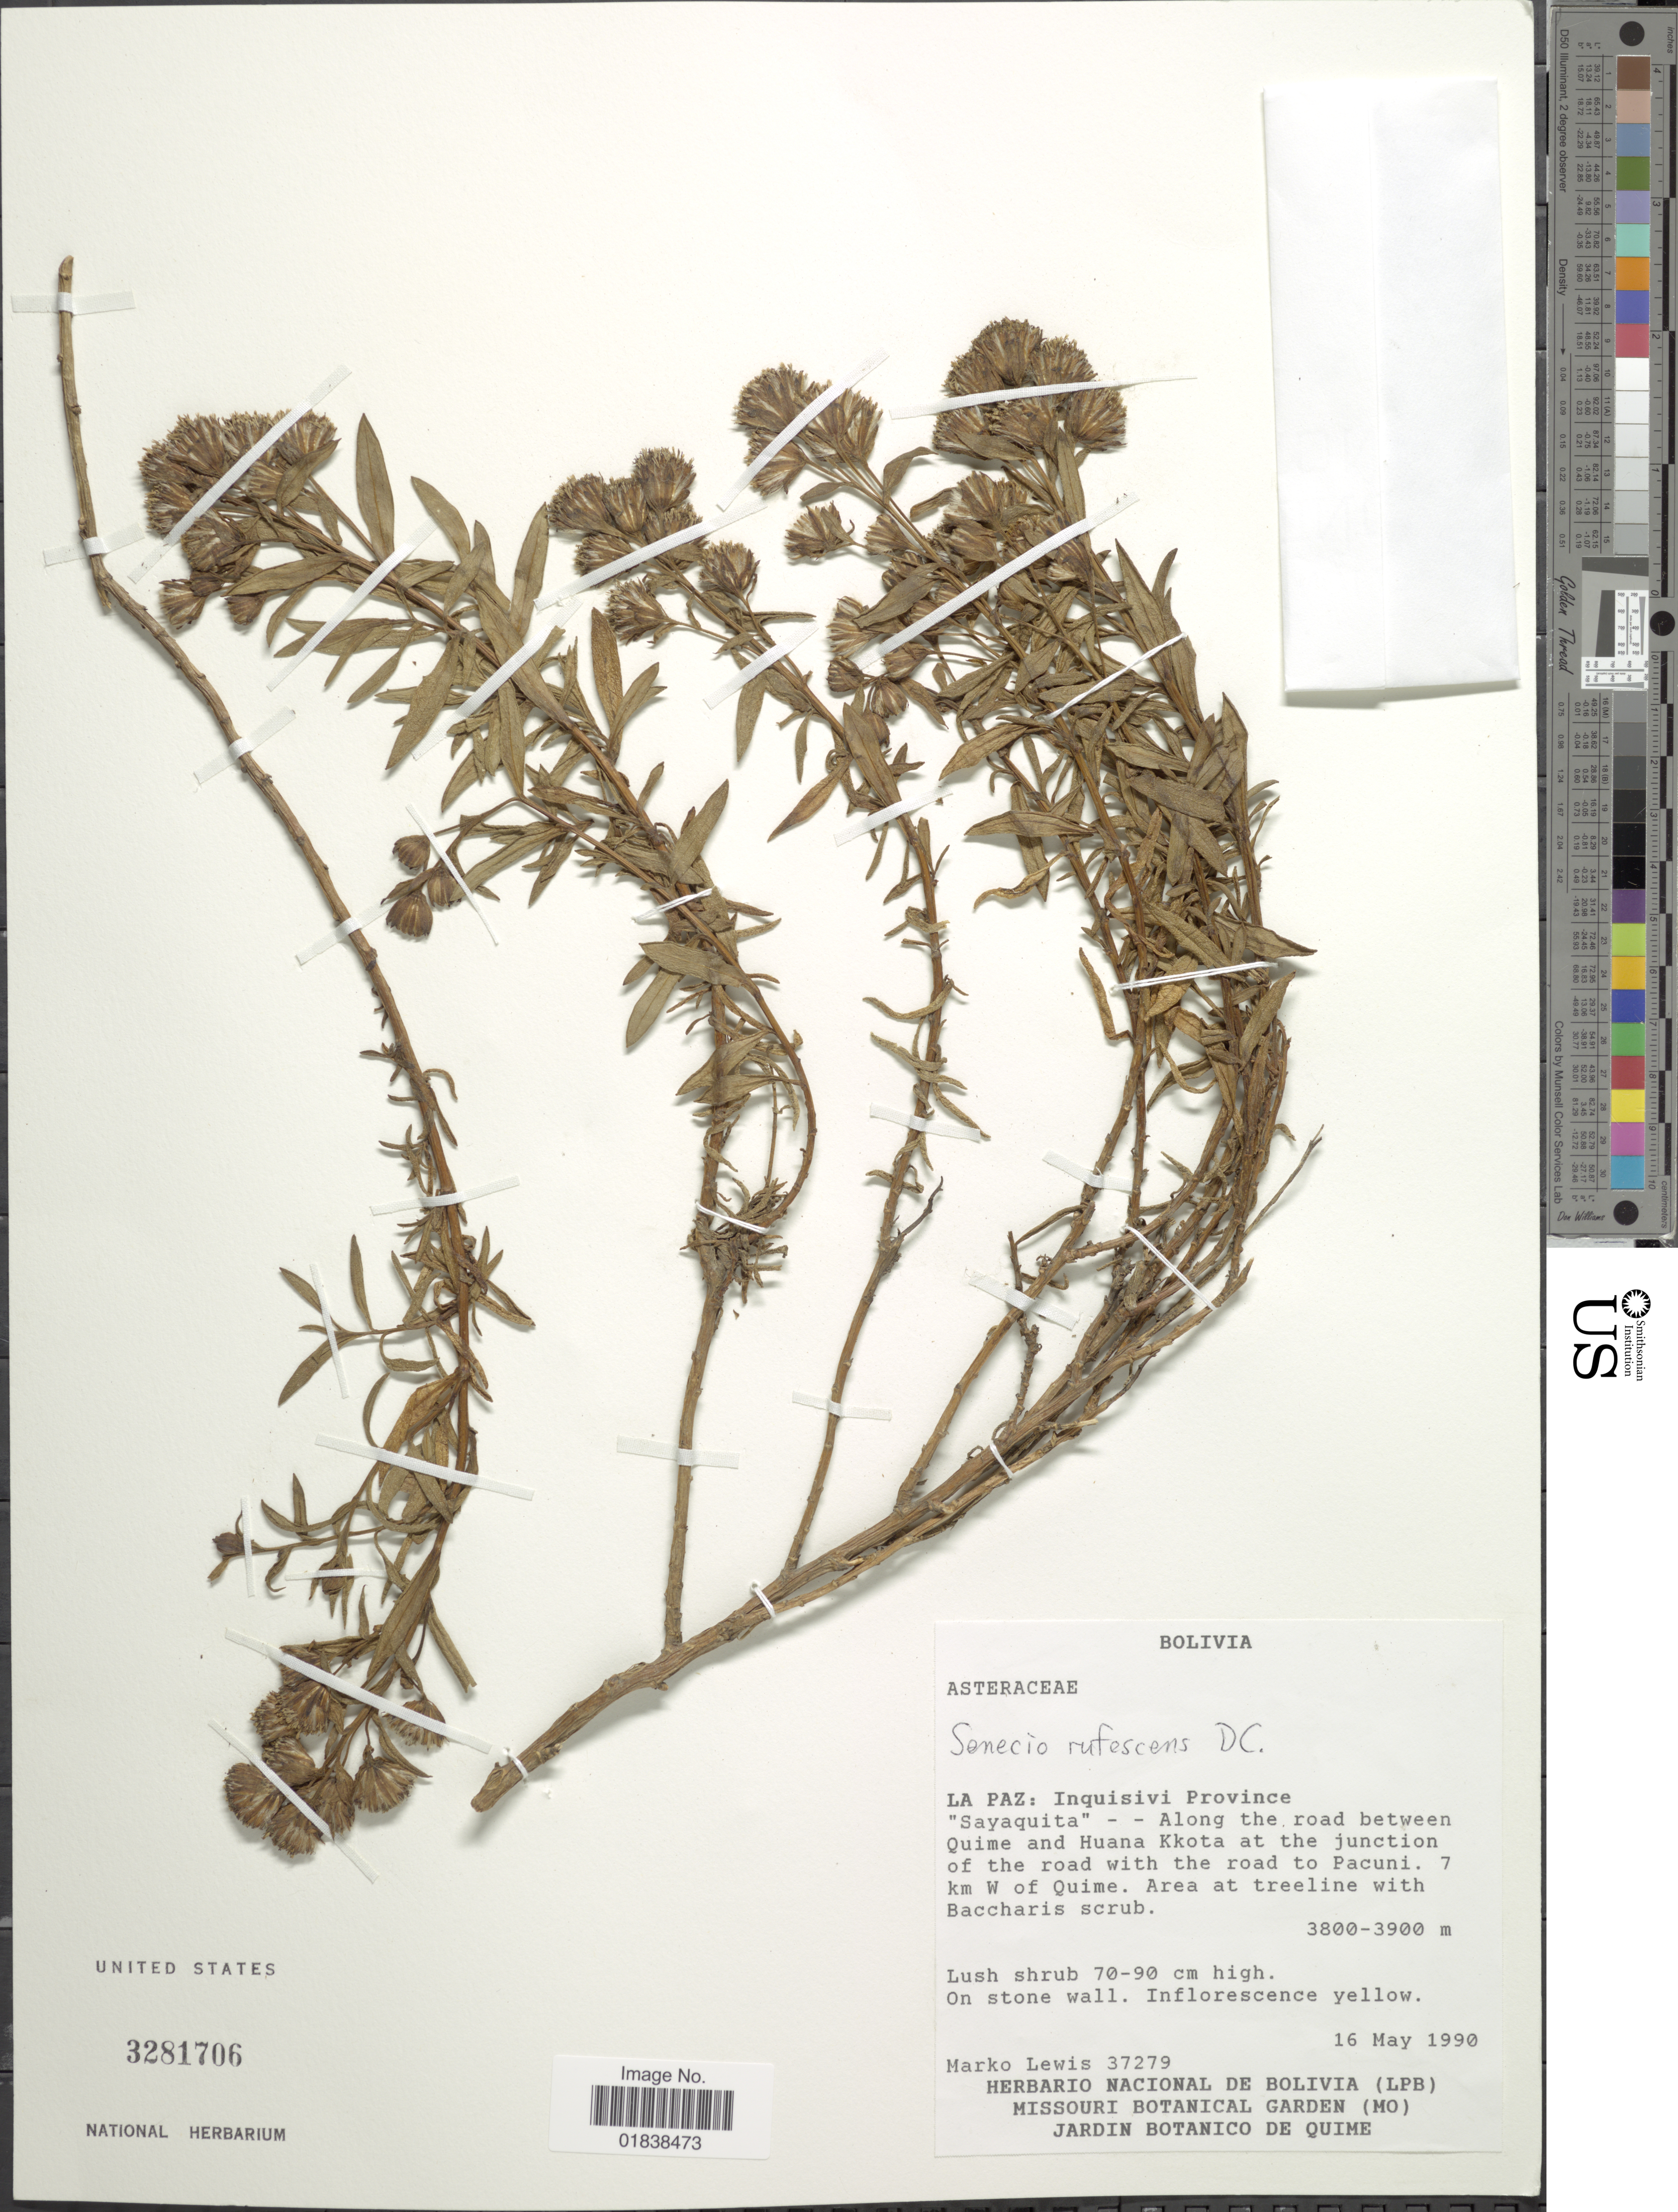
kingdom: Plantae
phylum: Tracheophyta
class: Magnoliopsida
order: Asterales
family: Asteraceae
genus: Senecio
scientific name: Senecio rufescens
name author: DC.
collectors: M. A. Lewis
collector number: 37279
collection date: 1990-05-16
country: Bolivia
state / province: La Paz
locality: Inquisivi Province, Sayaquita, along the road between Quime and Huana Kkota at the junction of the road with the road to Pacuni, 7 km W of Quime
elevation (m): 3800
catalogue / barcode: US 3281706